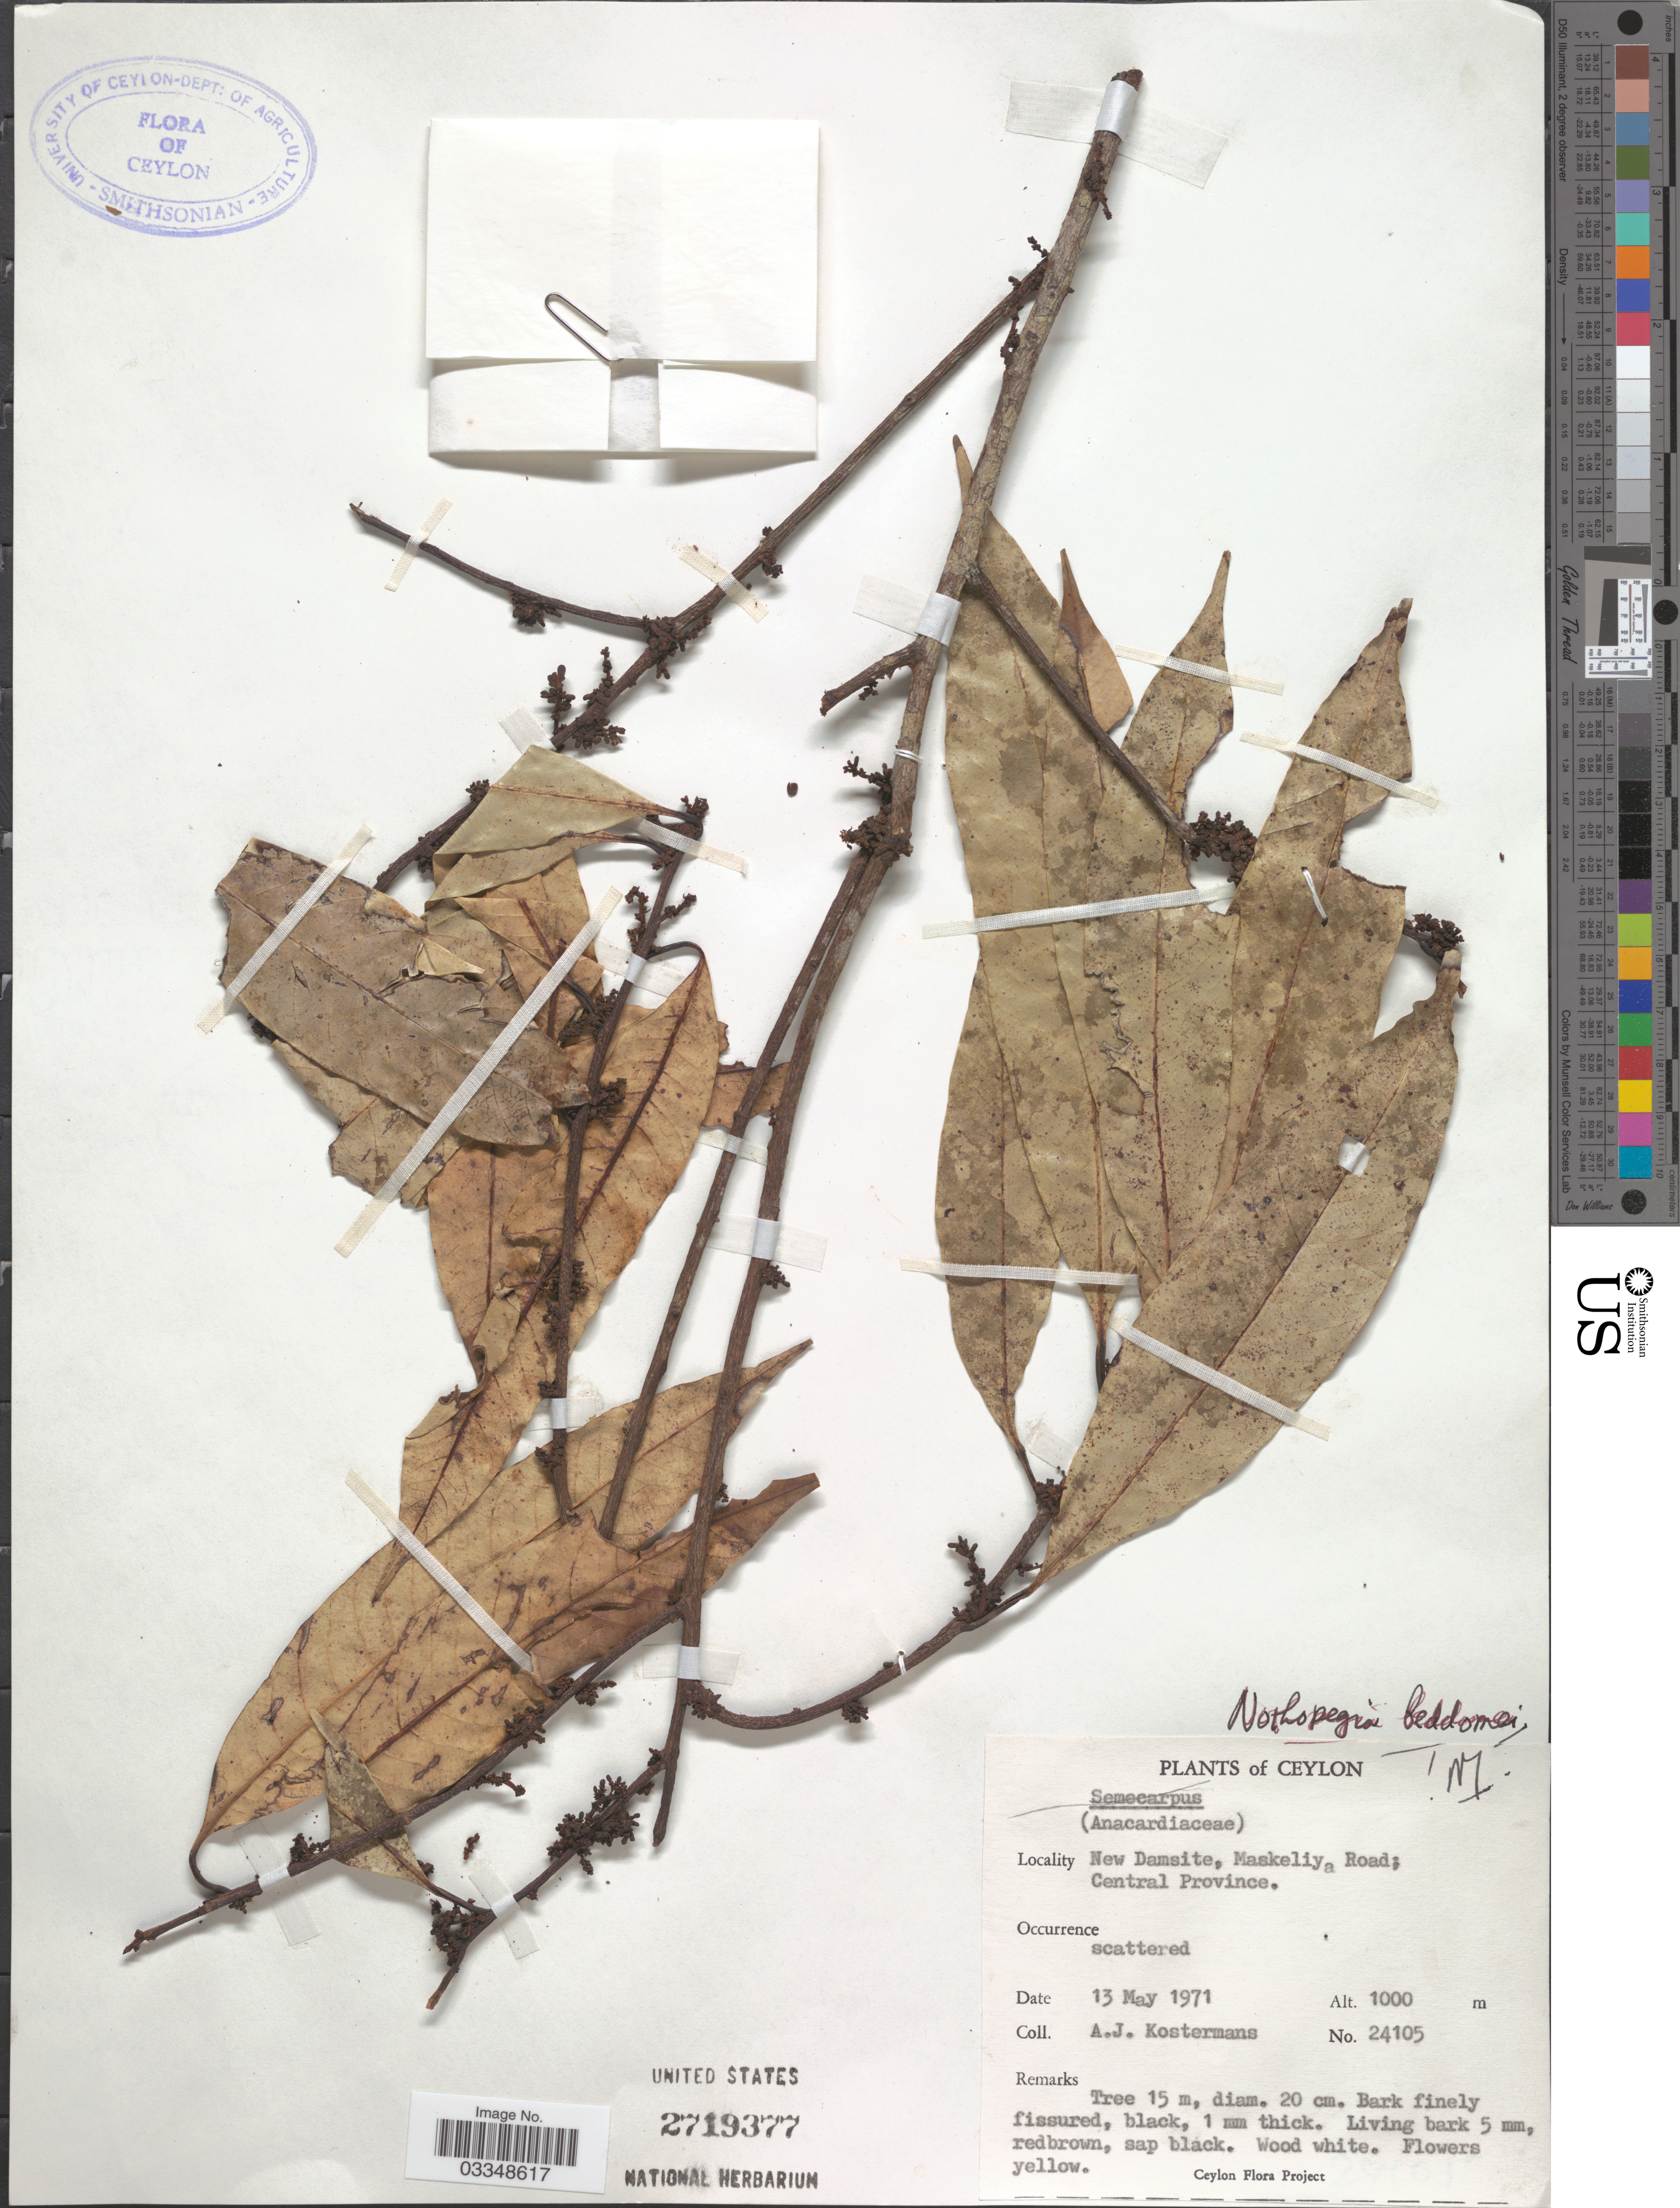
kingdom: Plantae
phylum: Tracheophyta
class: Magnoliopsida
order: Sapindales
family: Anacardiaceae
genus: Nothopegia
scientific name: Nothopegia beddomei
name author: Gamble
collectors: A. J. G. Kostermans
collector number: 24105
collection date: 1971-05-13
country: Sri Lanka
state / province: Central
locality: New Damiste, Maskeliya Road; Central Province.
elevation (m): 1000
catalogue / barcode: US 2719377